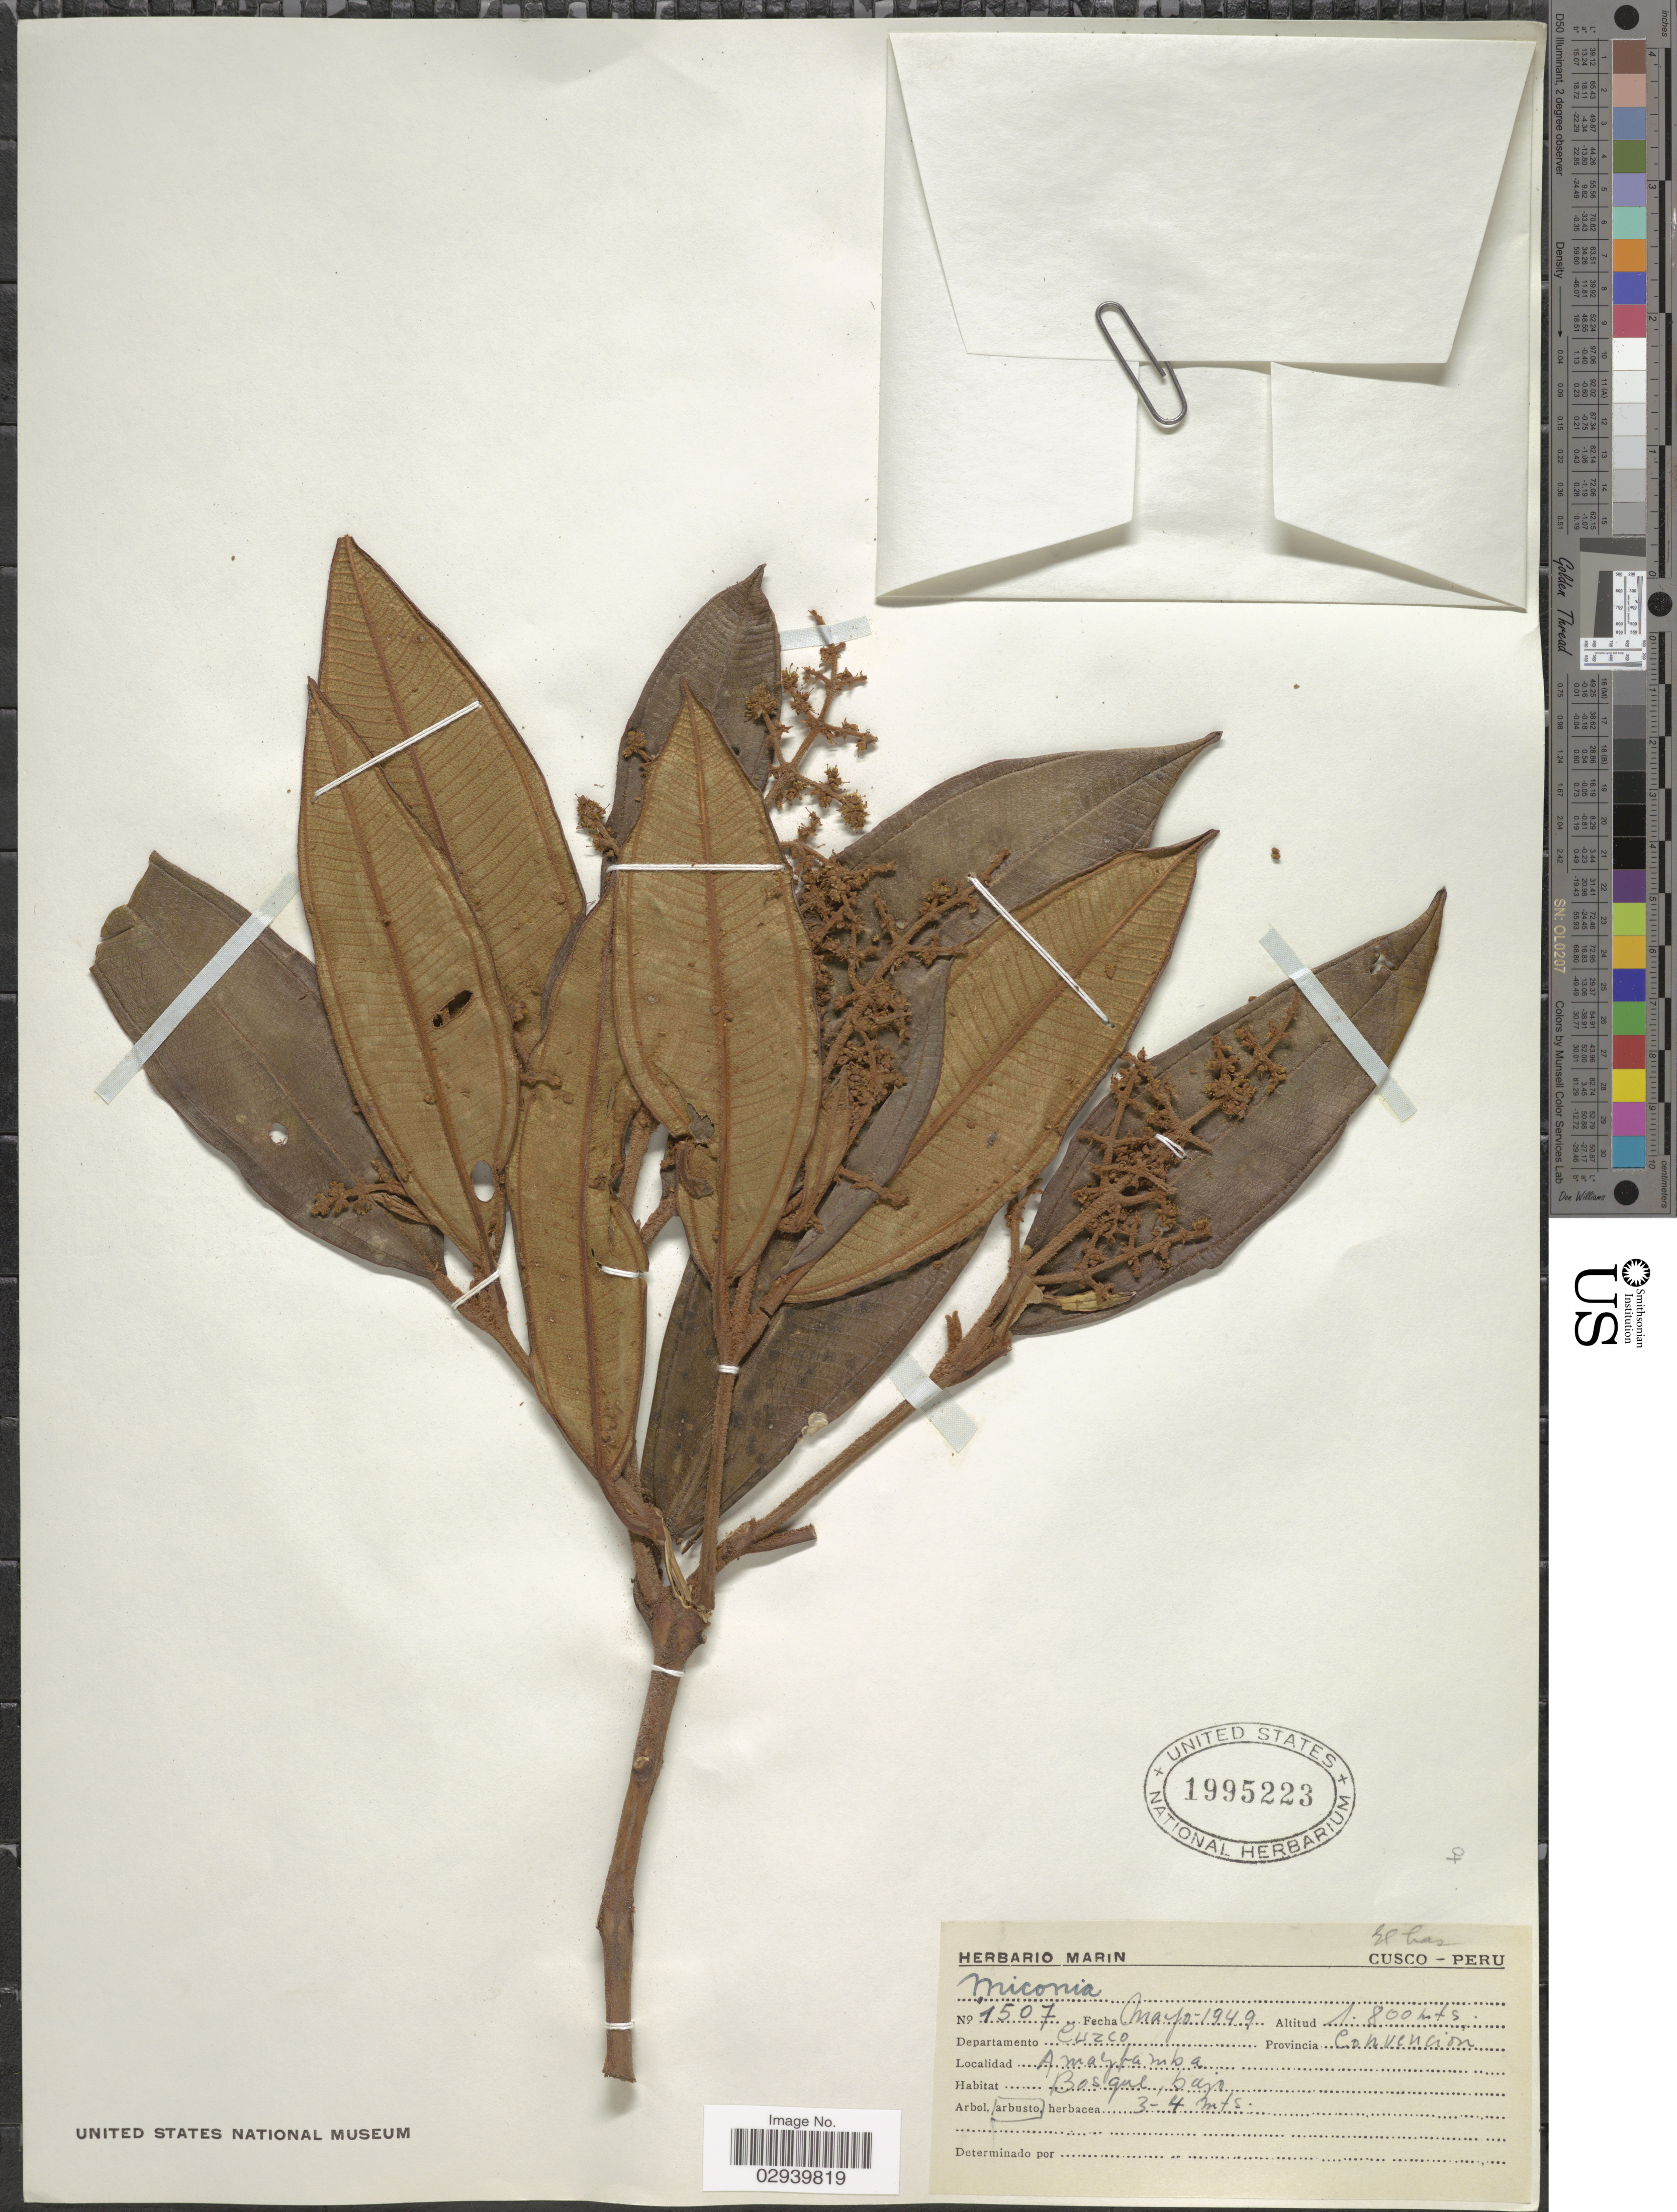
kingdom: Plantae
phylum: Tracheophyta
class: Magnoliopsida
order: Myrtales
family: Melastomataceae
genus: Miconia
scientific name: Miconia hygrophila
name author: Naudin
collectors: ex herb. Marin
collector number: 1507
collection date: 1949-05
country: Peru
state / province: Cusco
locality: Departamento Cuzco. Provincia Convencion. Amaypampa.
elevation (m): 1800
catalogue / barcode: US 1995223